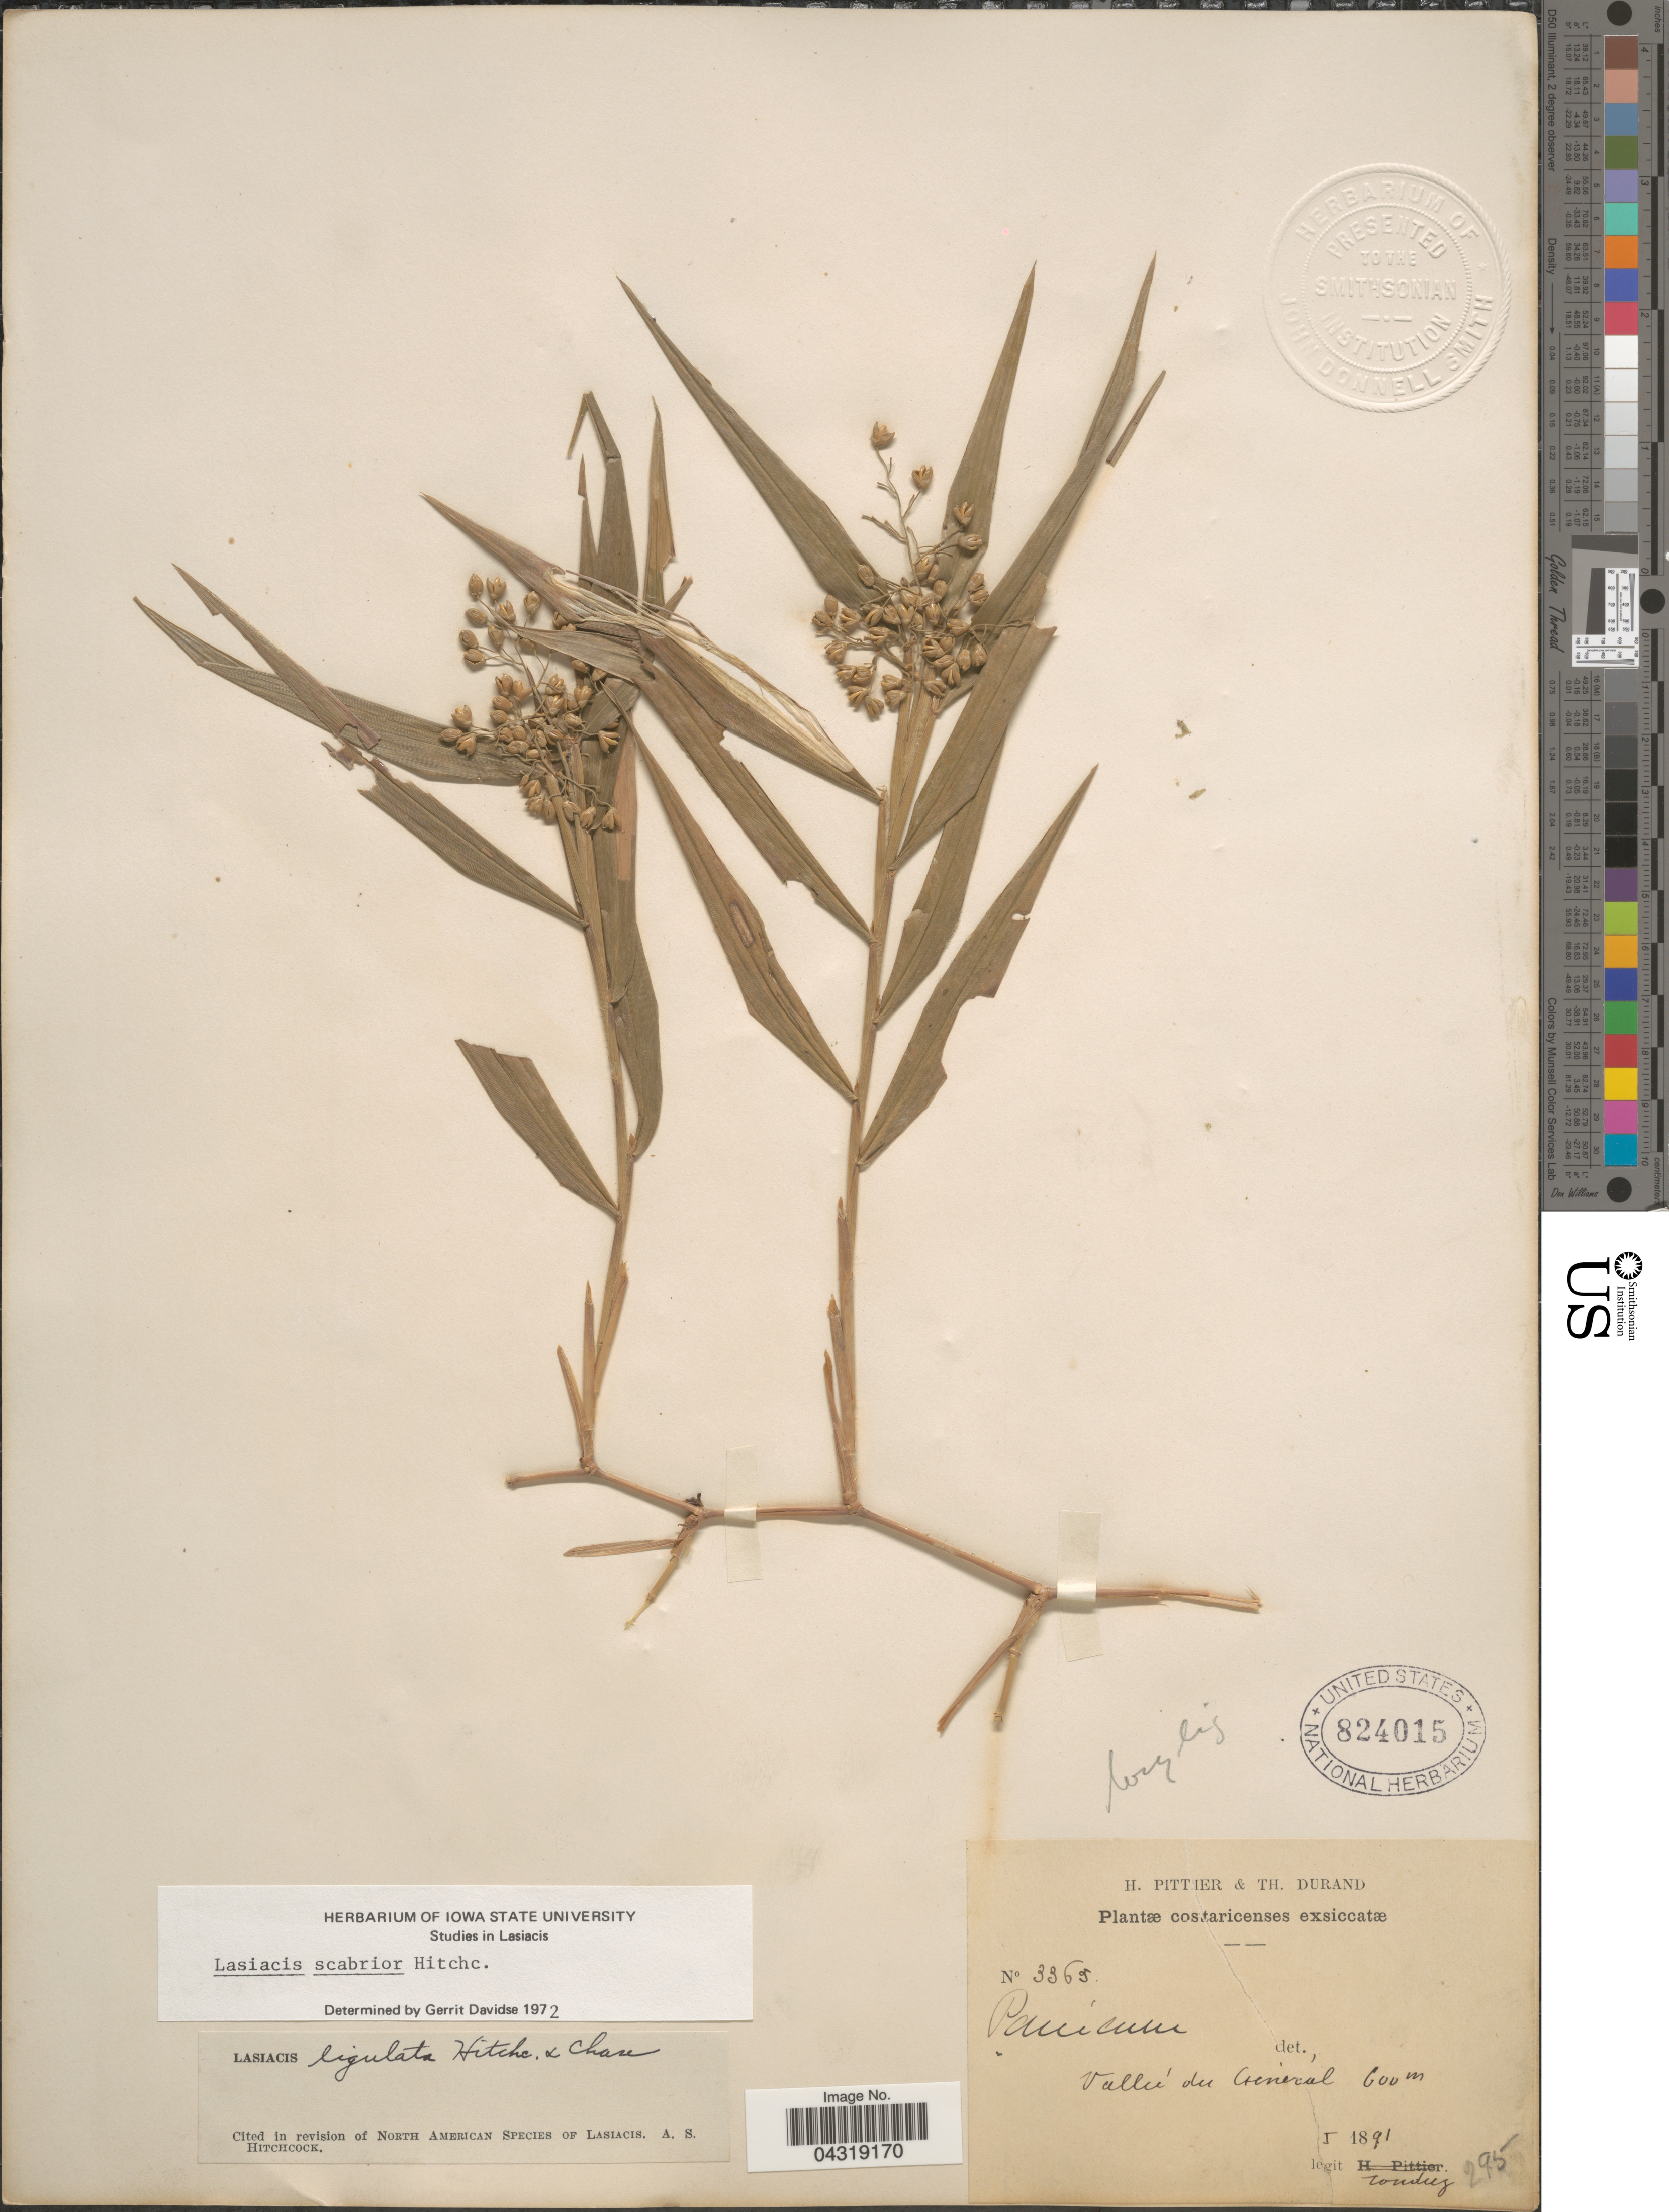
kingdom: Plantae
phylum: Tracheophyta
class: Liliopsida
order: Poales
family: Poaceae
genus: Lasiacis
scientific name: Lasiacis scabrior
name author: Hitchc.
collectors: Tonduz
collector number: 3365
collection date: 1891-01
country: Costa Rica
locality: Vallée du General.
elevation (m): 600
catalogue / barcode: US 824015